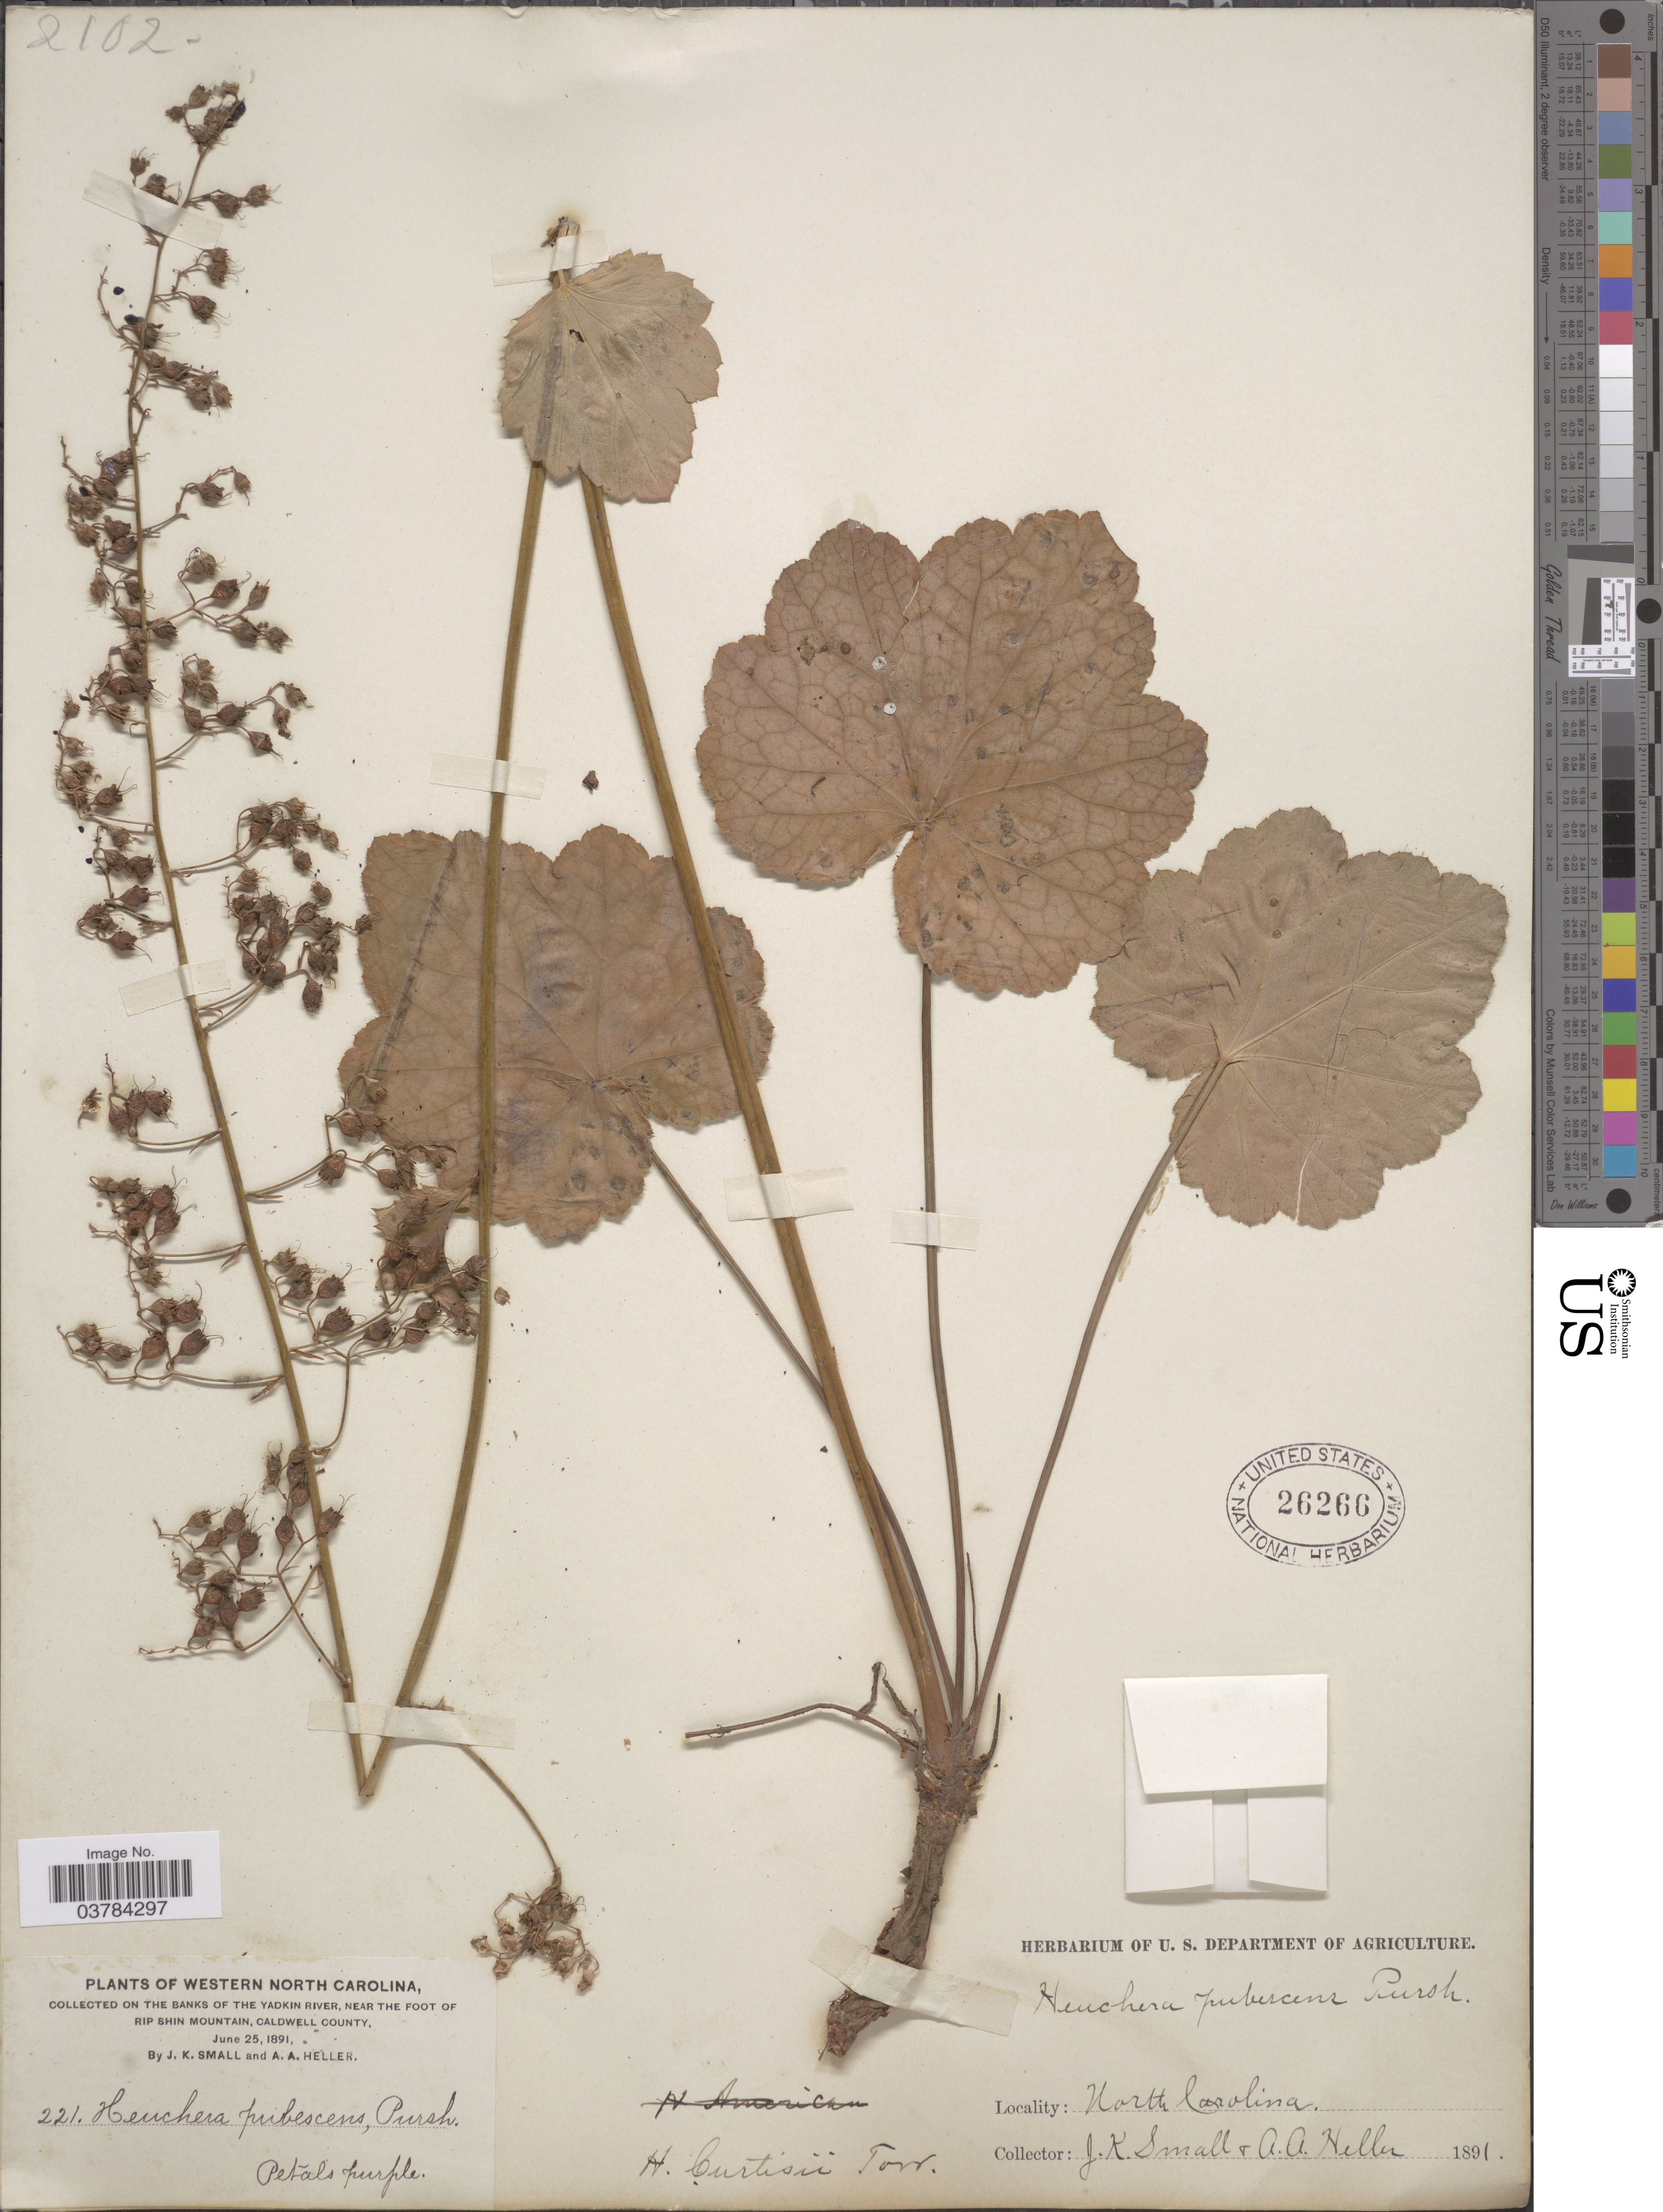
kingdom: Plantae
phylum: Tracheophyta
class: Magnoliopsida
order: Saxifragales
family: Saxifragaceae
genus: Heuchera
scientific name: Heuchera curtisii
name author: Torr. & A. Gray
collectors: J. K. Small & A. A. Heller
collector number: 221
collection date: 1891-06-25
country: United States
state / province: North Carolina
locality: Western North Carolina. On The Bankd Of The Yadkin River, Near The Foot Of Rip Shin Mountain, Caldwell County.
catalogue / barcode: US 26266